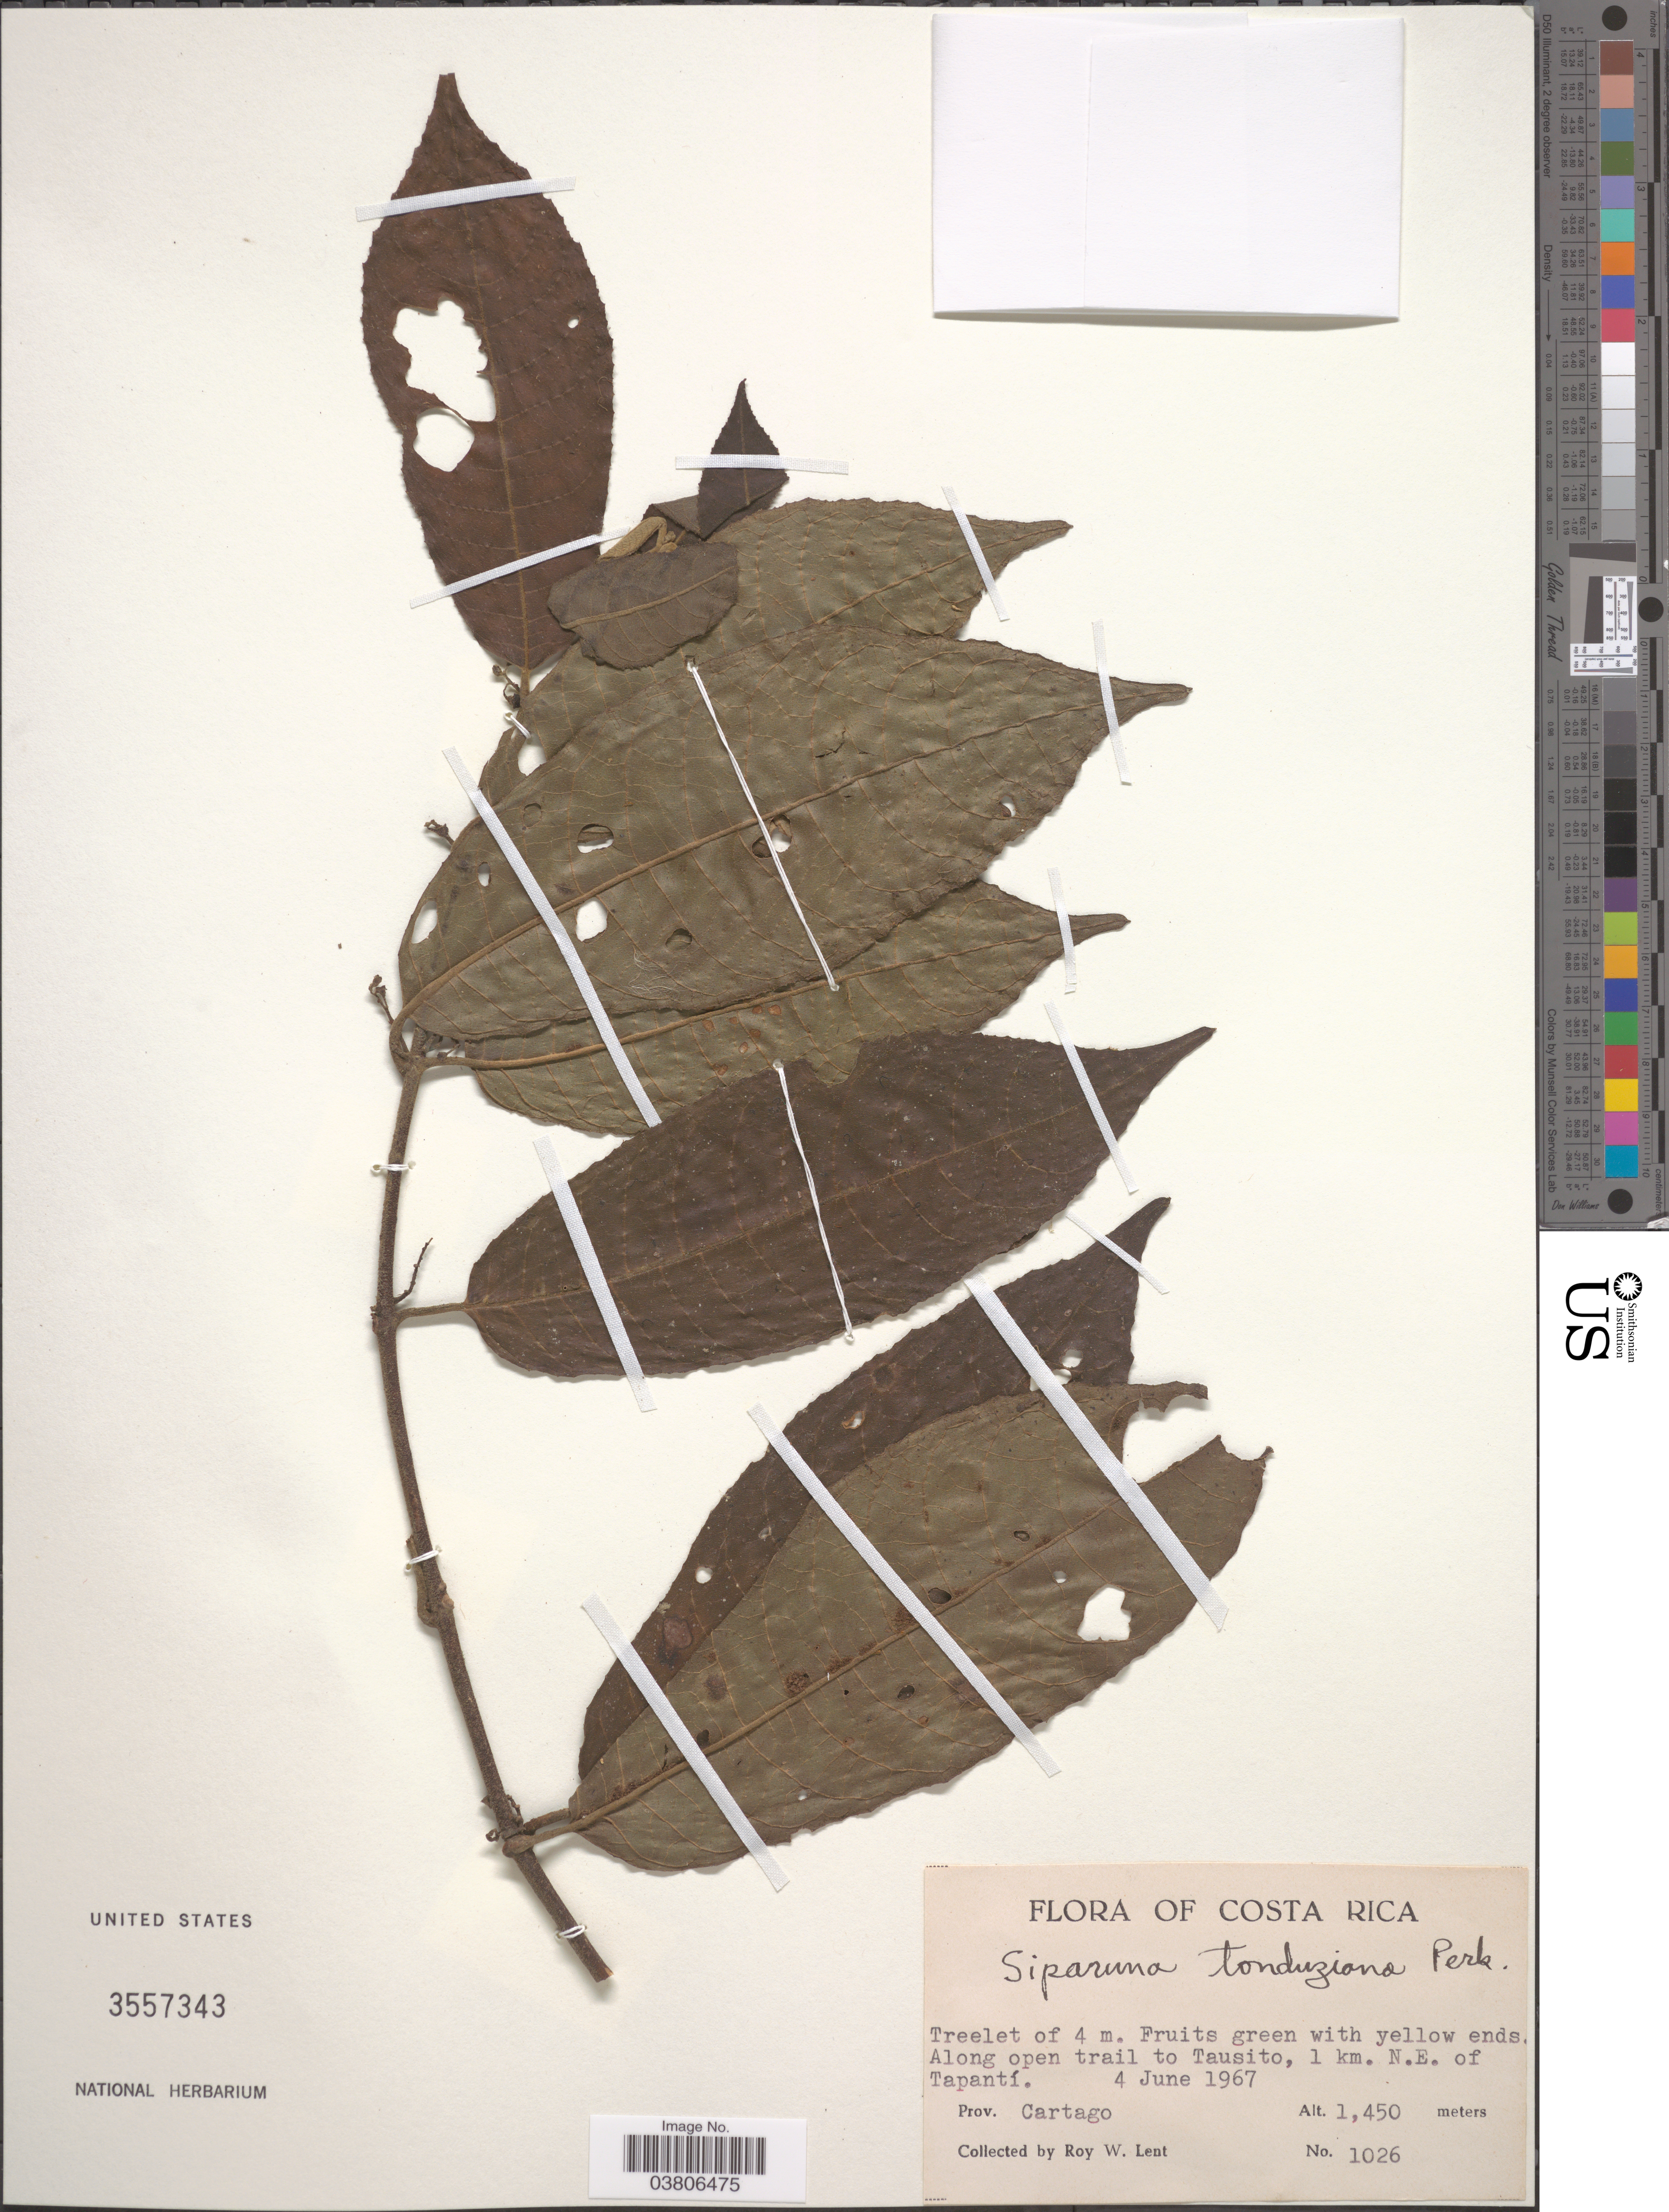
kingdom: Plantae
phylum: Tracheophyta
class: Magnoliopsida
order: Laurales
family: Siparunaceae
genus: Siparuna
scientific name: Siparuna grandiflora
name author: (Kunth) A. DC.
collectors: R. W. Lent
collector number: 1026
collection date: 1967-06-04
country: Costa Rica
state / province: Cartago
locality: Along open trail to Tausito, 1 km. N.E. of Tapantí.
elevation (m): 1450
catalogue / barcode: US 3557343